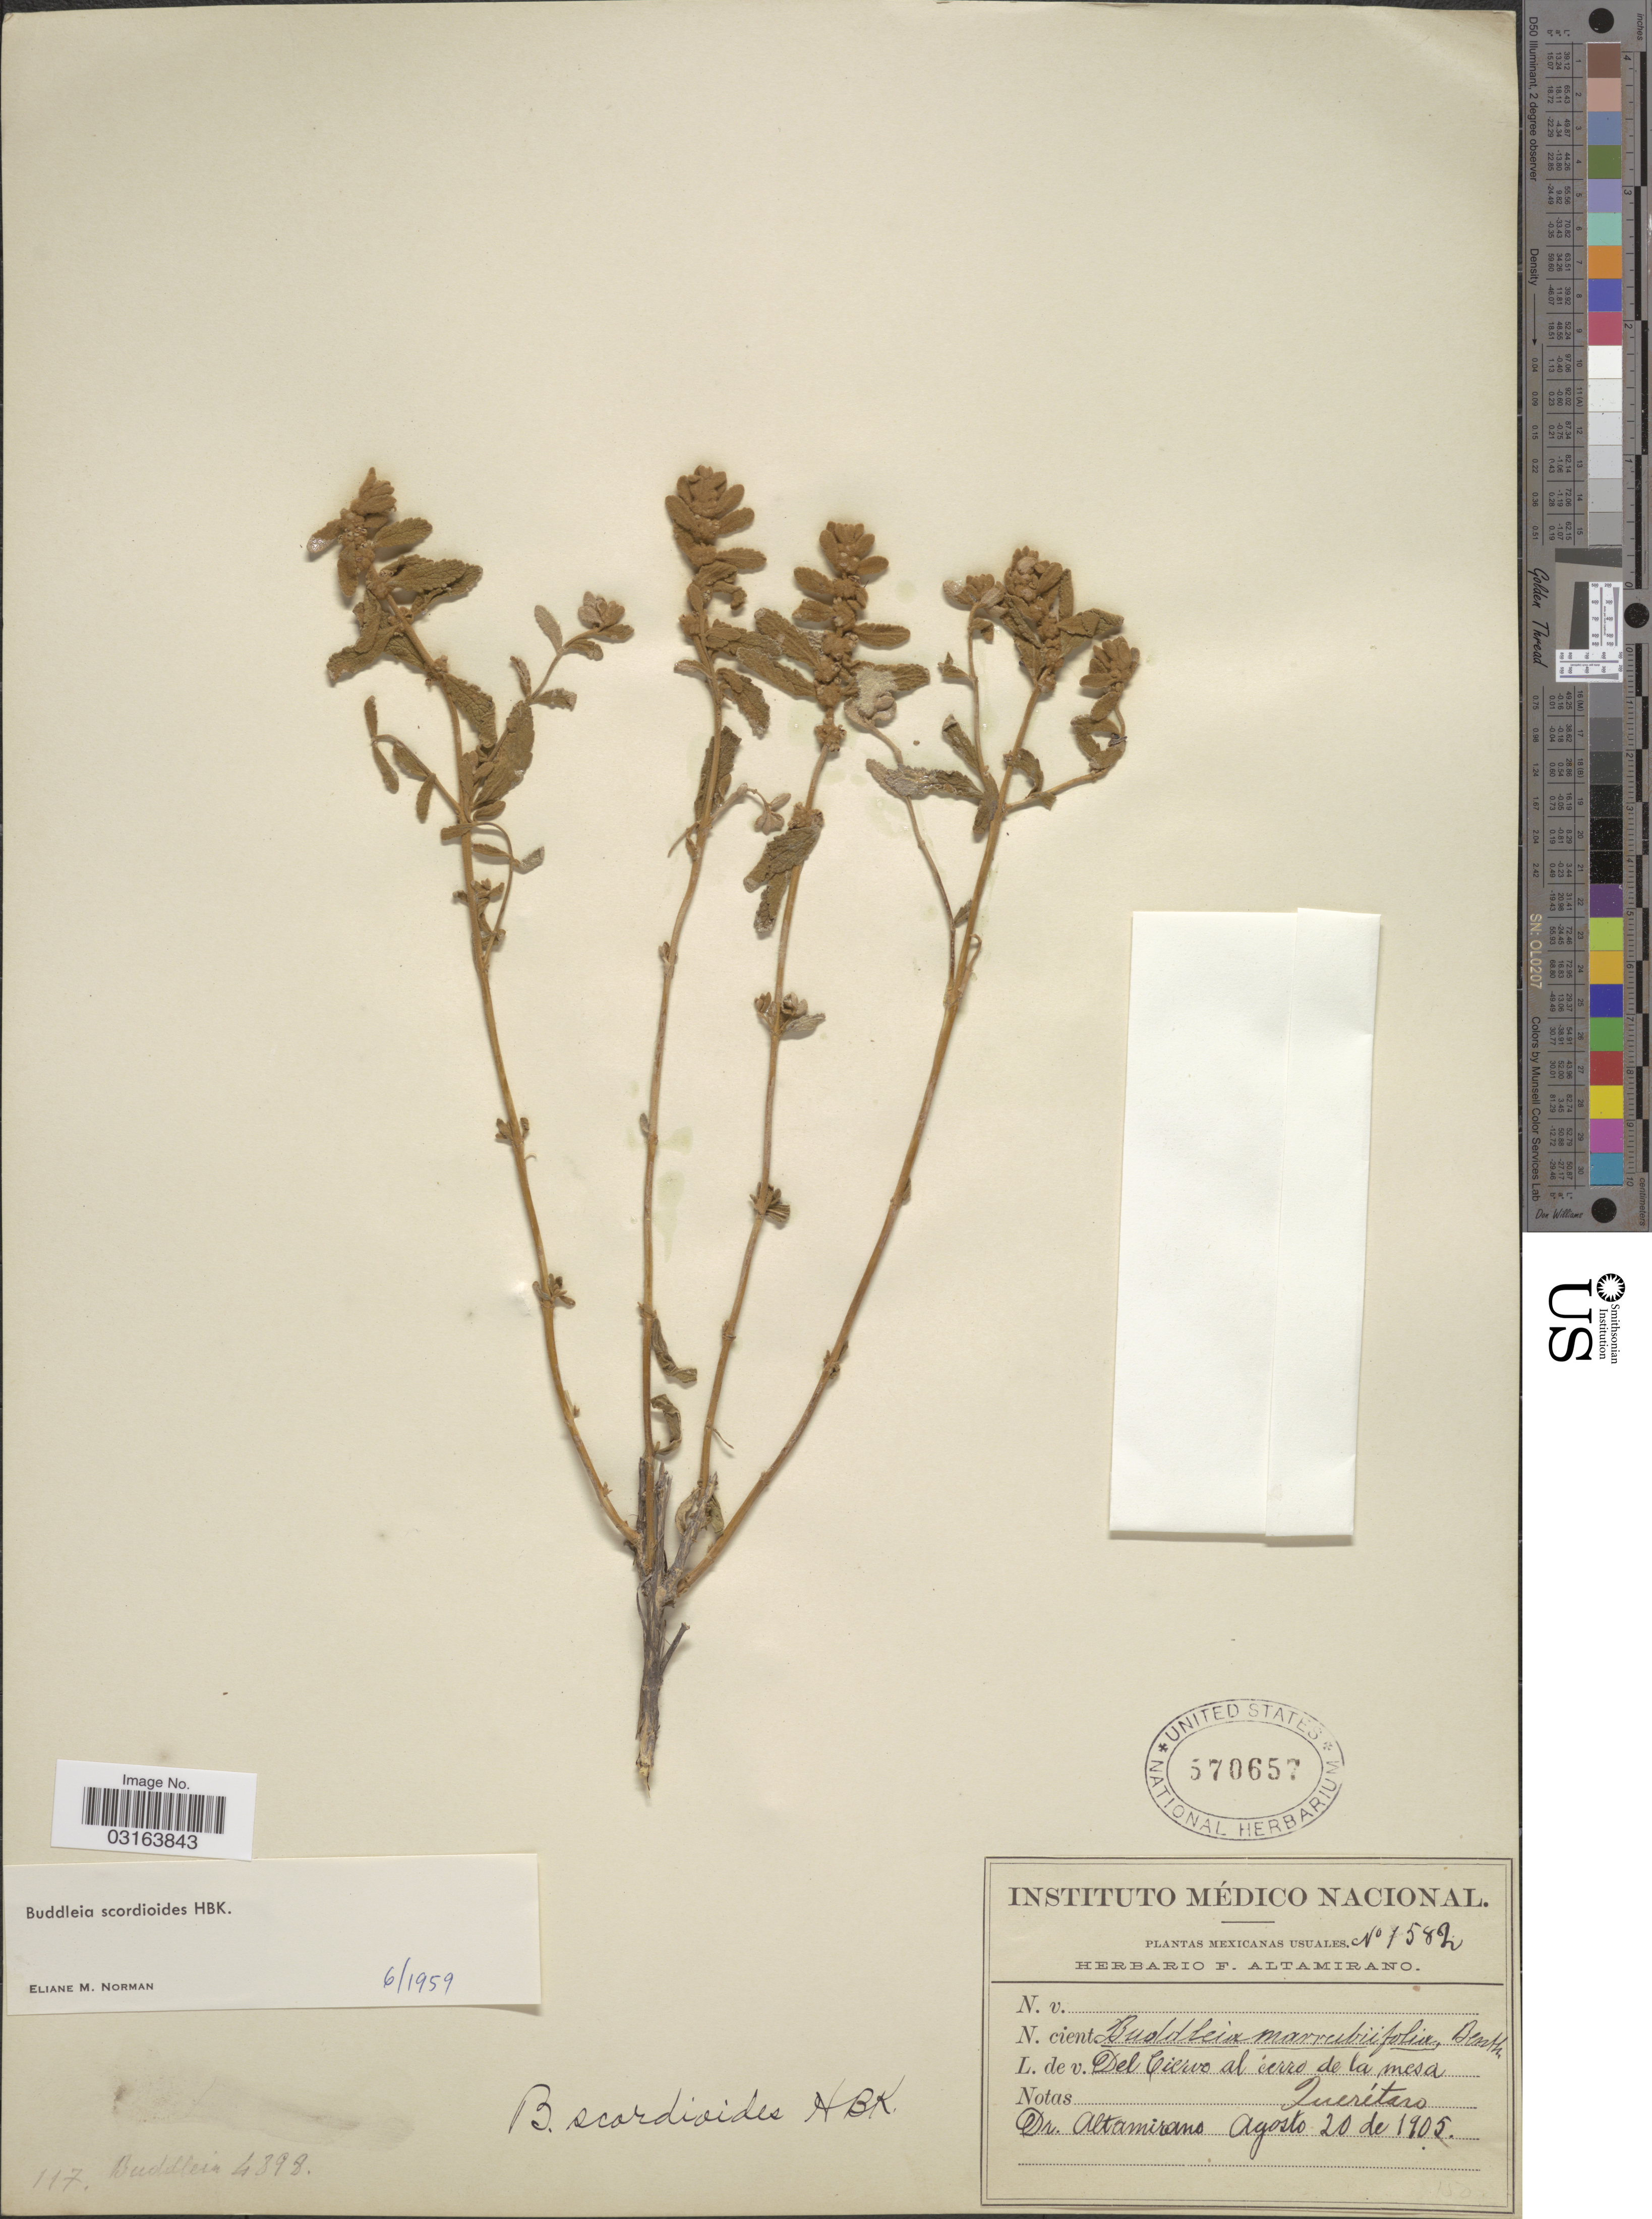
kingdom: Plantae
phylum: Tracheophyta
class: Magnoliopsida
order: Lamiales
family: Scrophulariaceae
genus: Buddleja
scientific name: Buddleja scordioides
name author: Kunth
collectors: F. Altamirano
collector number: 1582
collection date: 1905-08-20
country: Mexico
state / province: Querétaro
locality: Del Ciervo al cerro de la mesa.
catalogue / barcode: US 570657